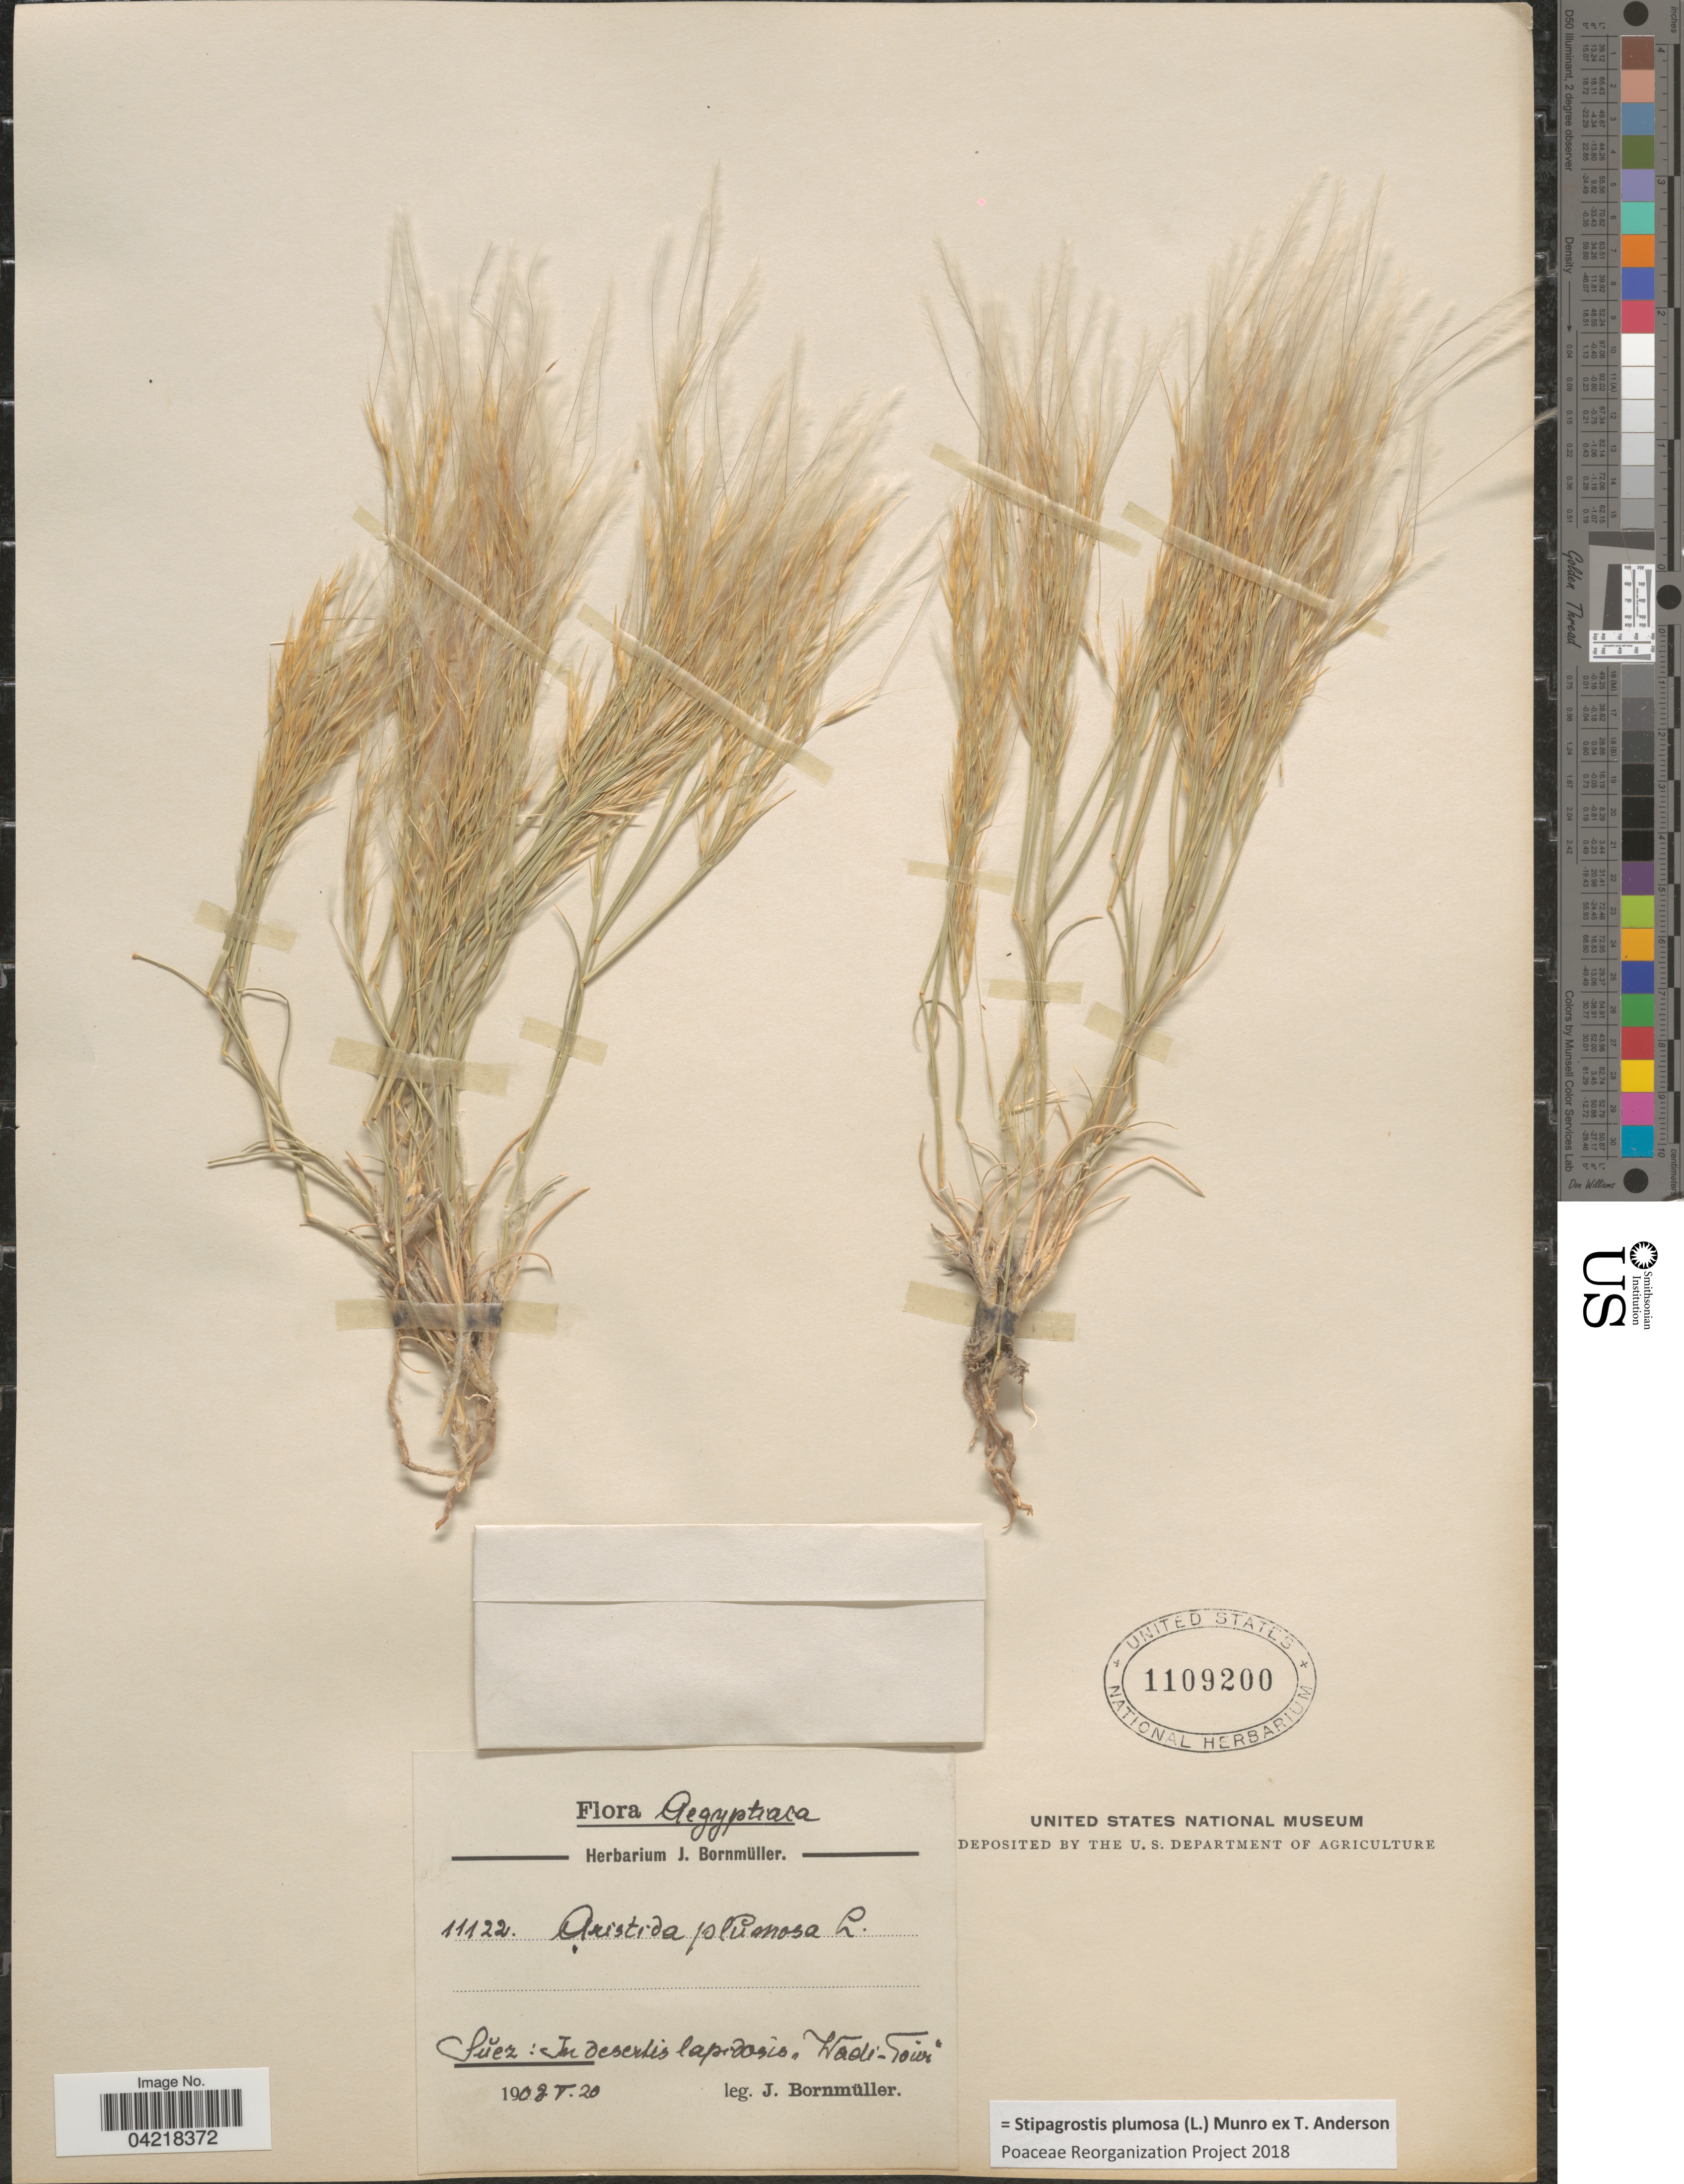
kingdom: Plantae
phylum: Tracheophyta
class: Liliopsida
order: Poales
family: Poaceae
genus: Stipagrostis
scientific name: Stipagrostis plumosa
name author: (L.) Munro ex T. Anderson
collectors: J. Bornmüller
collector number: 11122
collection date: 1908-05-20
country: Egypt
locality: Aegyptiaca. Suez: In desertis lapidosis "Wadi Four".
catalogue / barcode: US 1109200